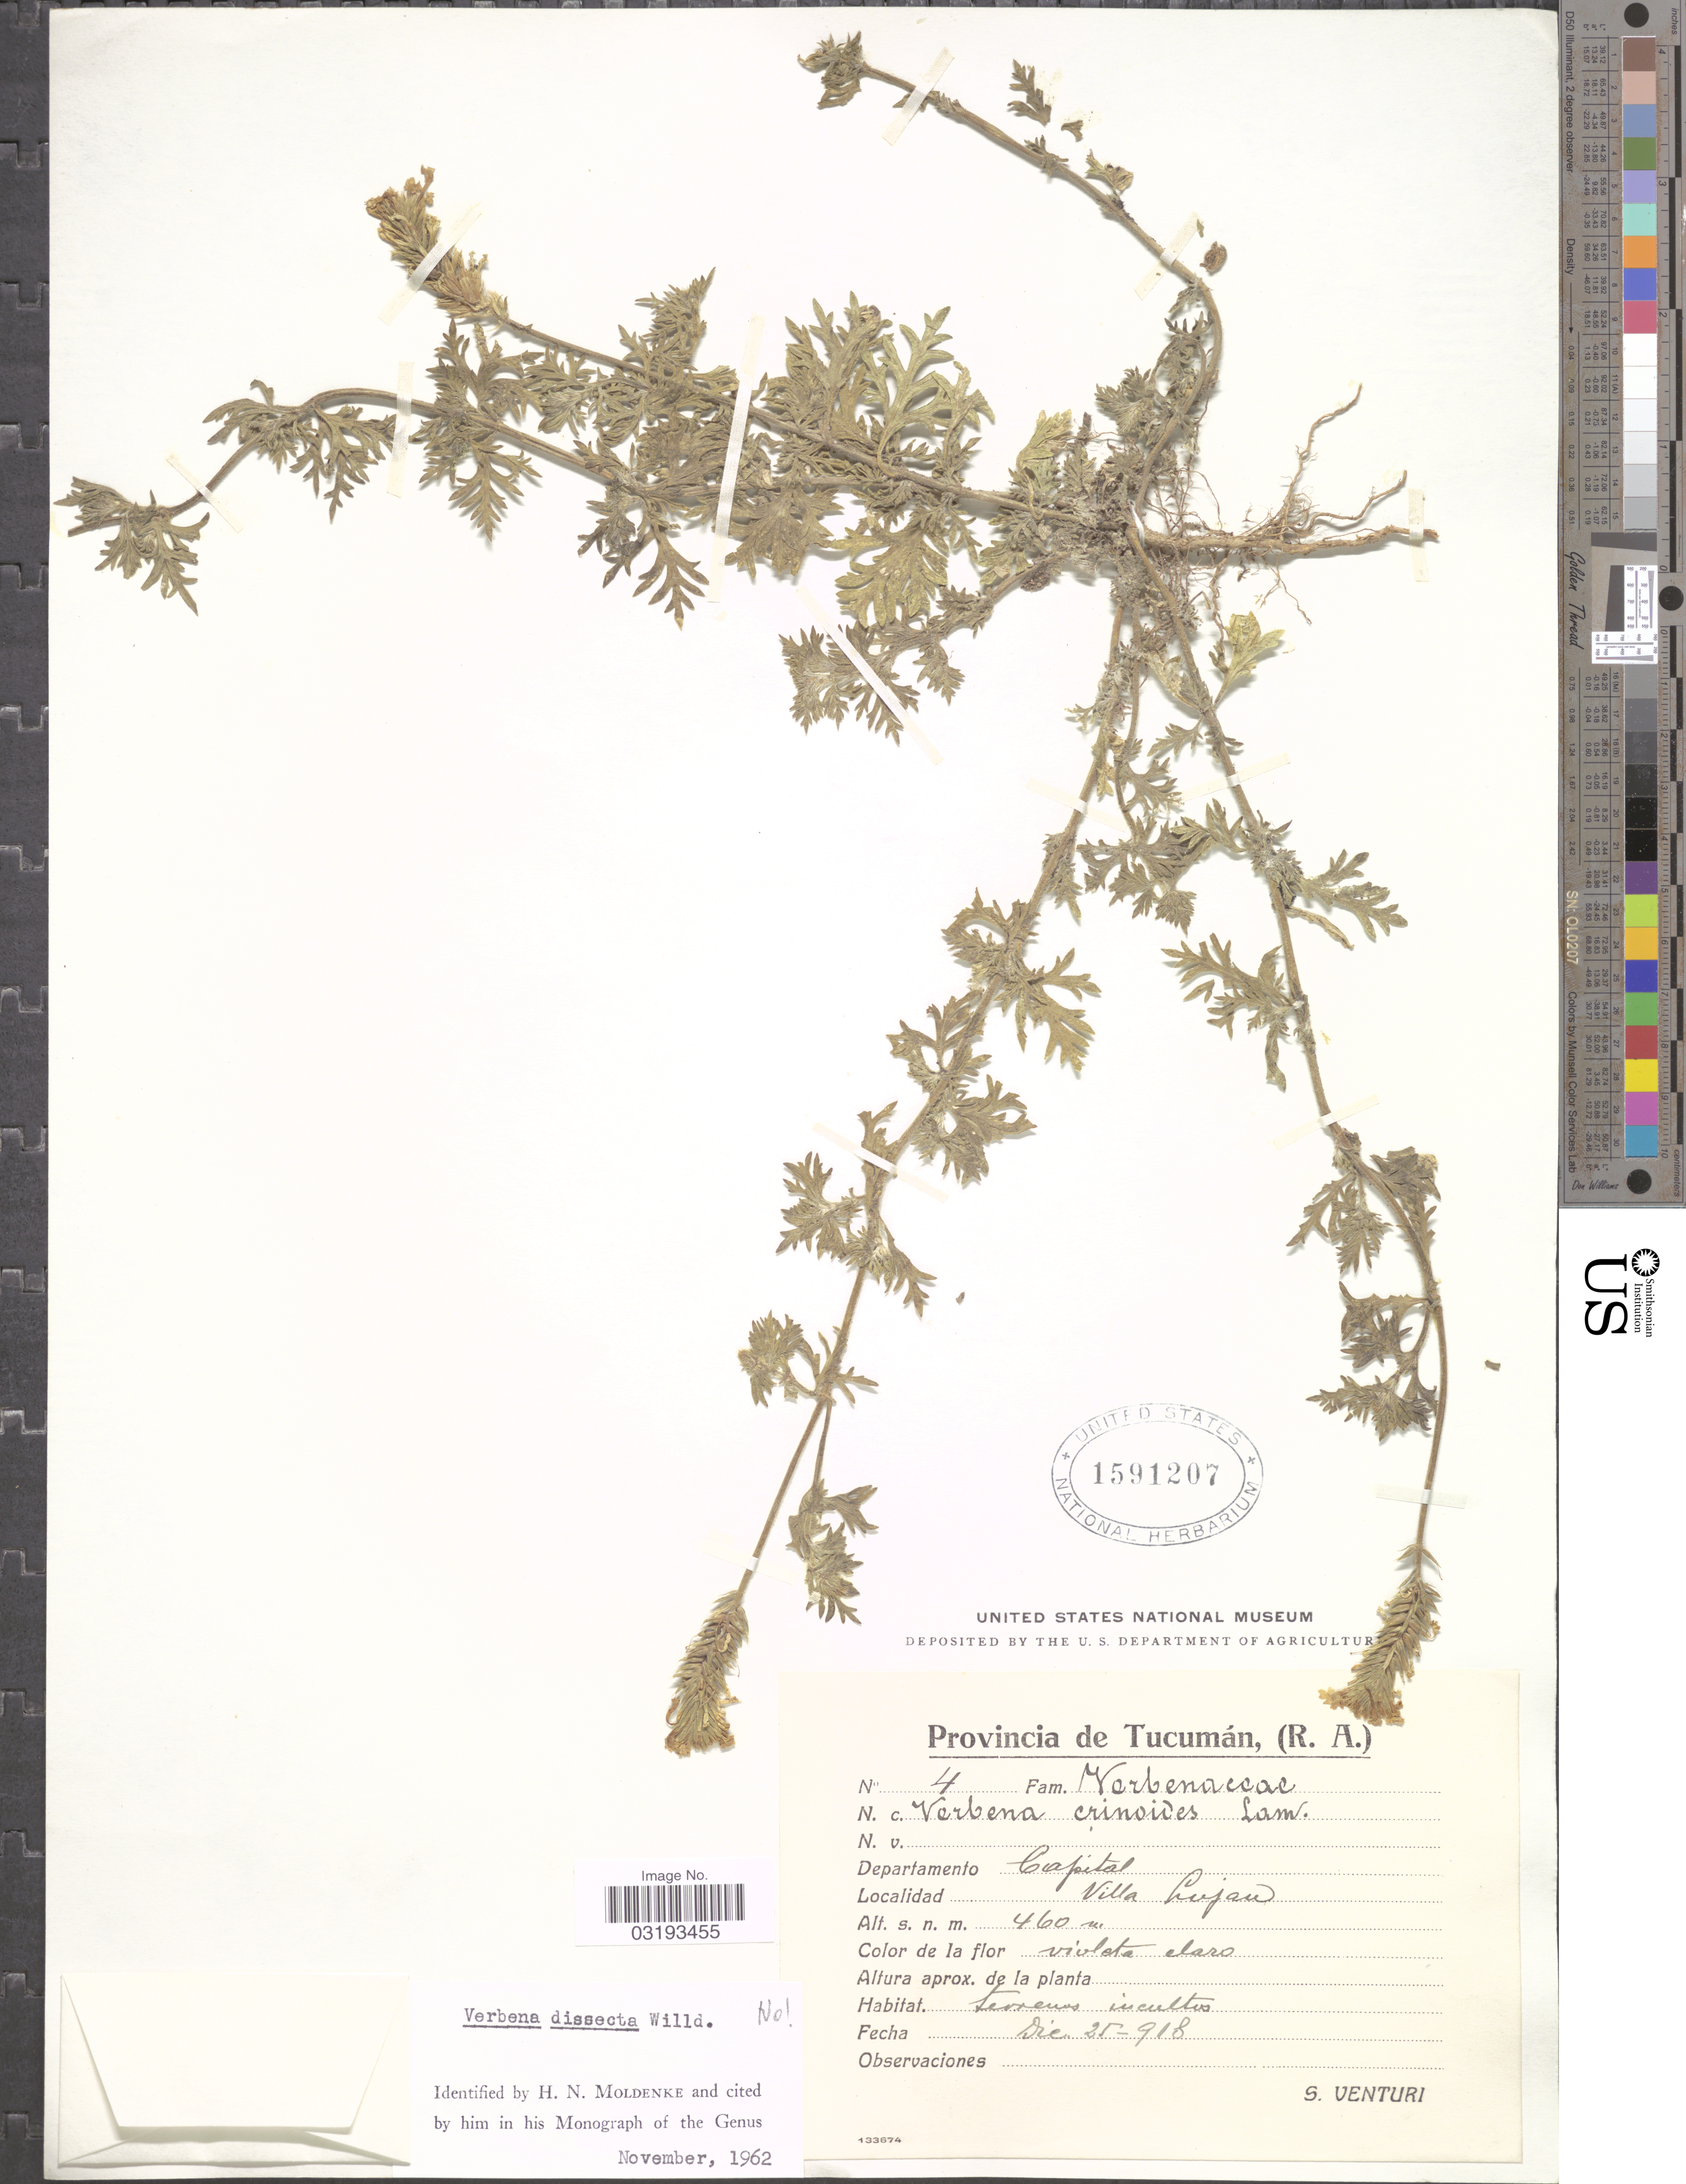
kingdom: Plantae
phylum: Tracheophyta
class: Magnoliopsida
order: Lamiales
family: Verbenaceae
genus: Verbena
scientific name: Verbena dissecta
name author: Willd. ex Spreng.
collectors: S. Venturi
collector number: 4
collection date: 1918-12-25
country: Argentina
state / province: Tucuman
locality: Departamento Capital. Villa Lujan.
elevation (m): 460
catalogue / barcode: US 1591207